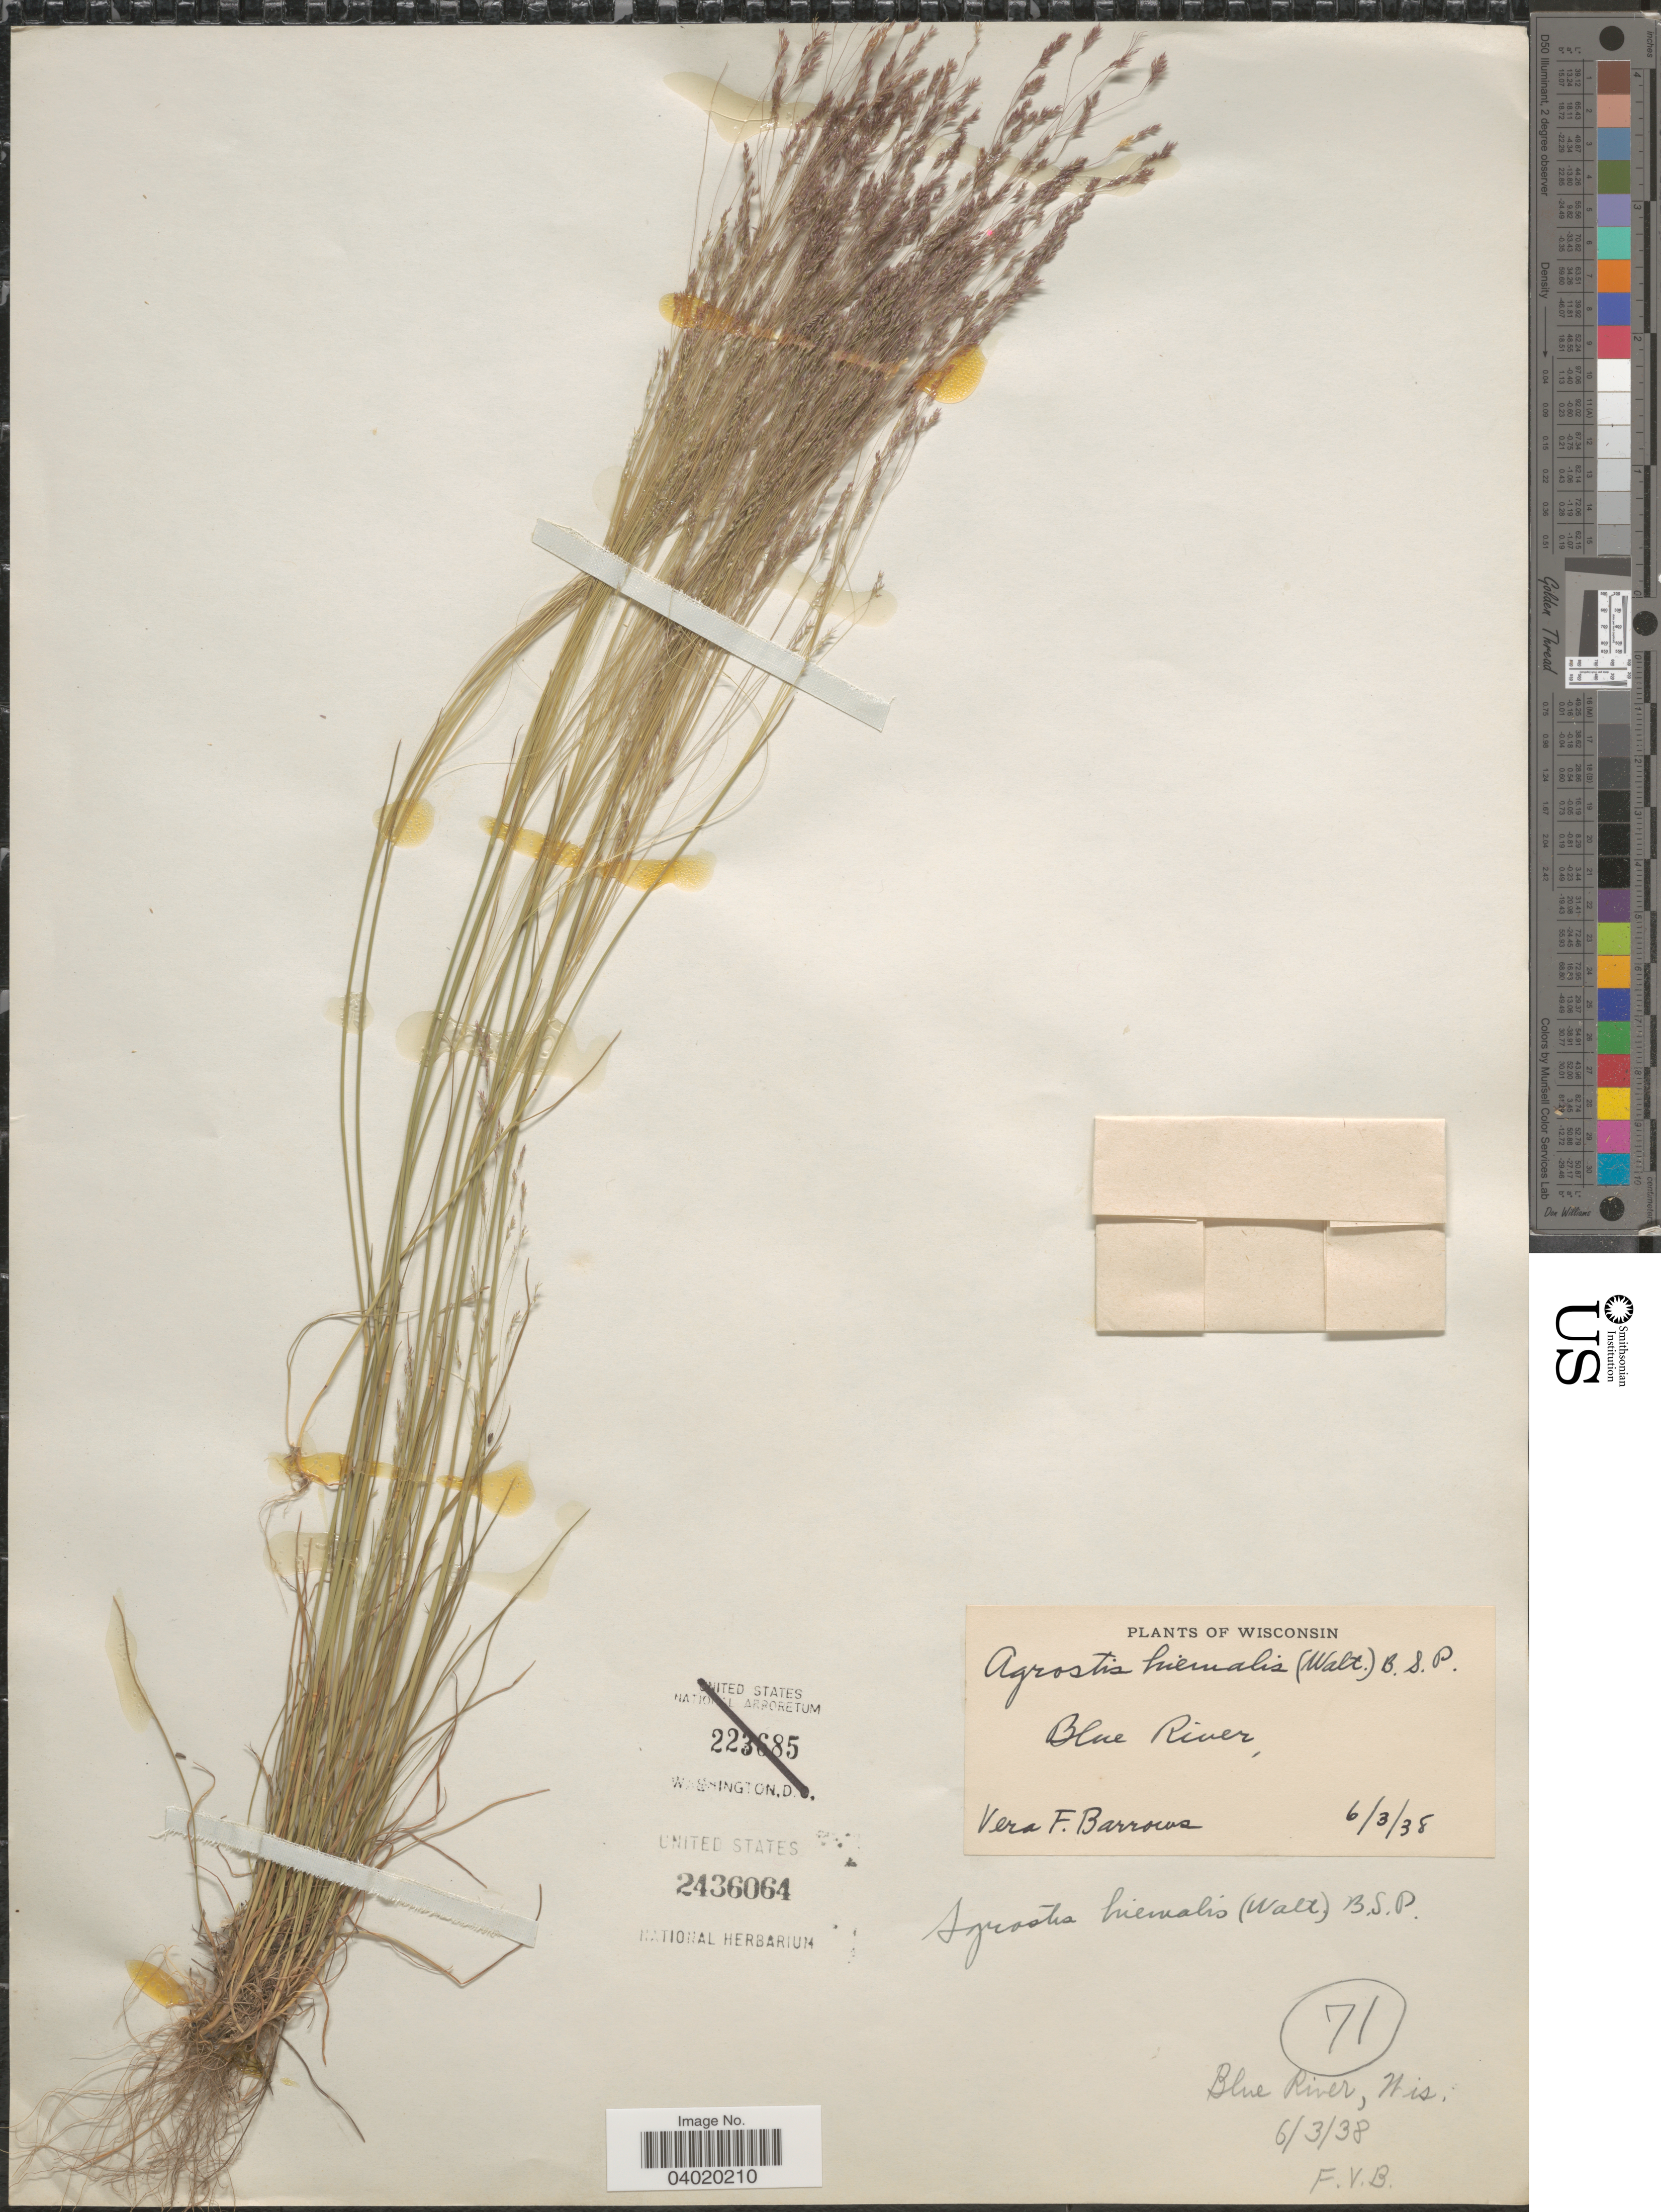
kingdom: Plantae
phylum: Tracheophyta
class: Liliopsida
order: Poales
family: Poaceae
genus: Agrostis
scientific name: Agrostis hyemalis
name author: (Walter) Britton et al.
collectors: V. Barrows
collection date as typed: Transcribed d/m/y: 3/6/38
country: United States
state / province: Wisconsin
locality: Blue River.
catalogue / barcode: US 2436064